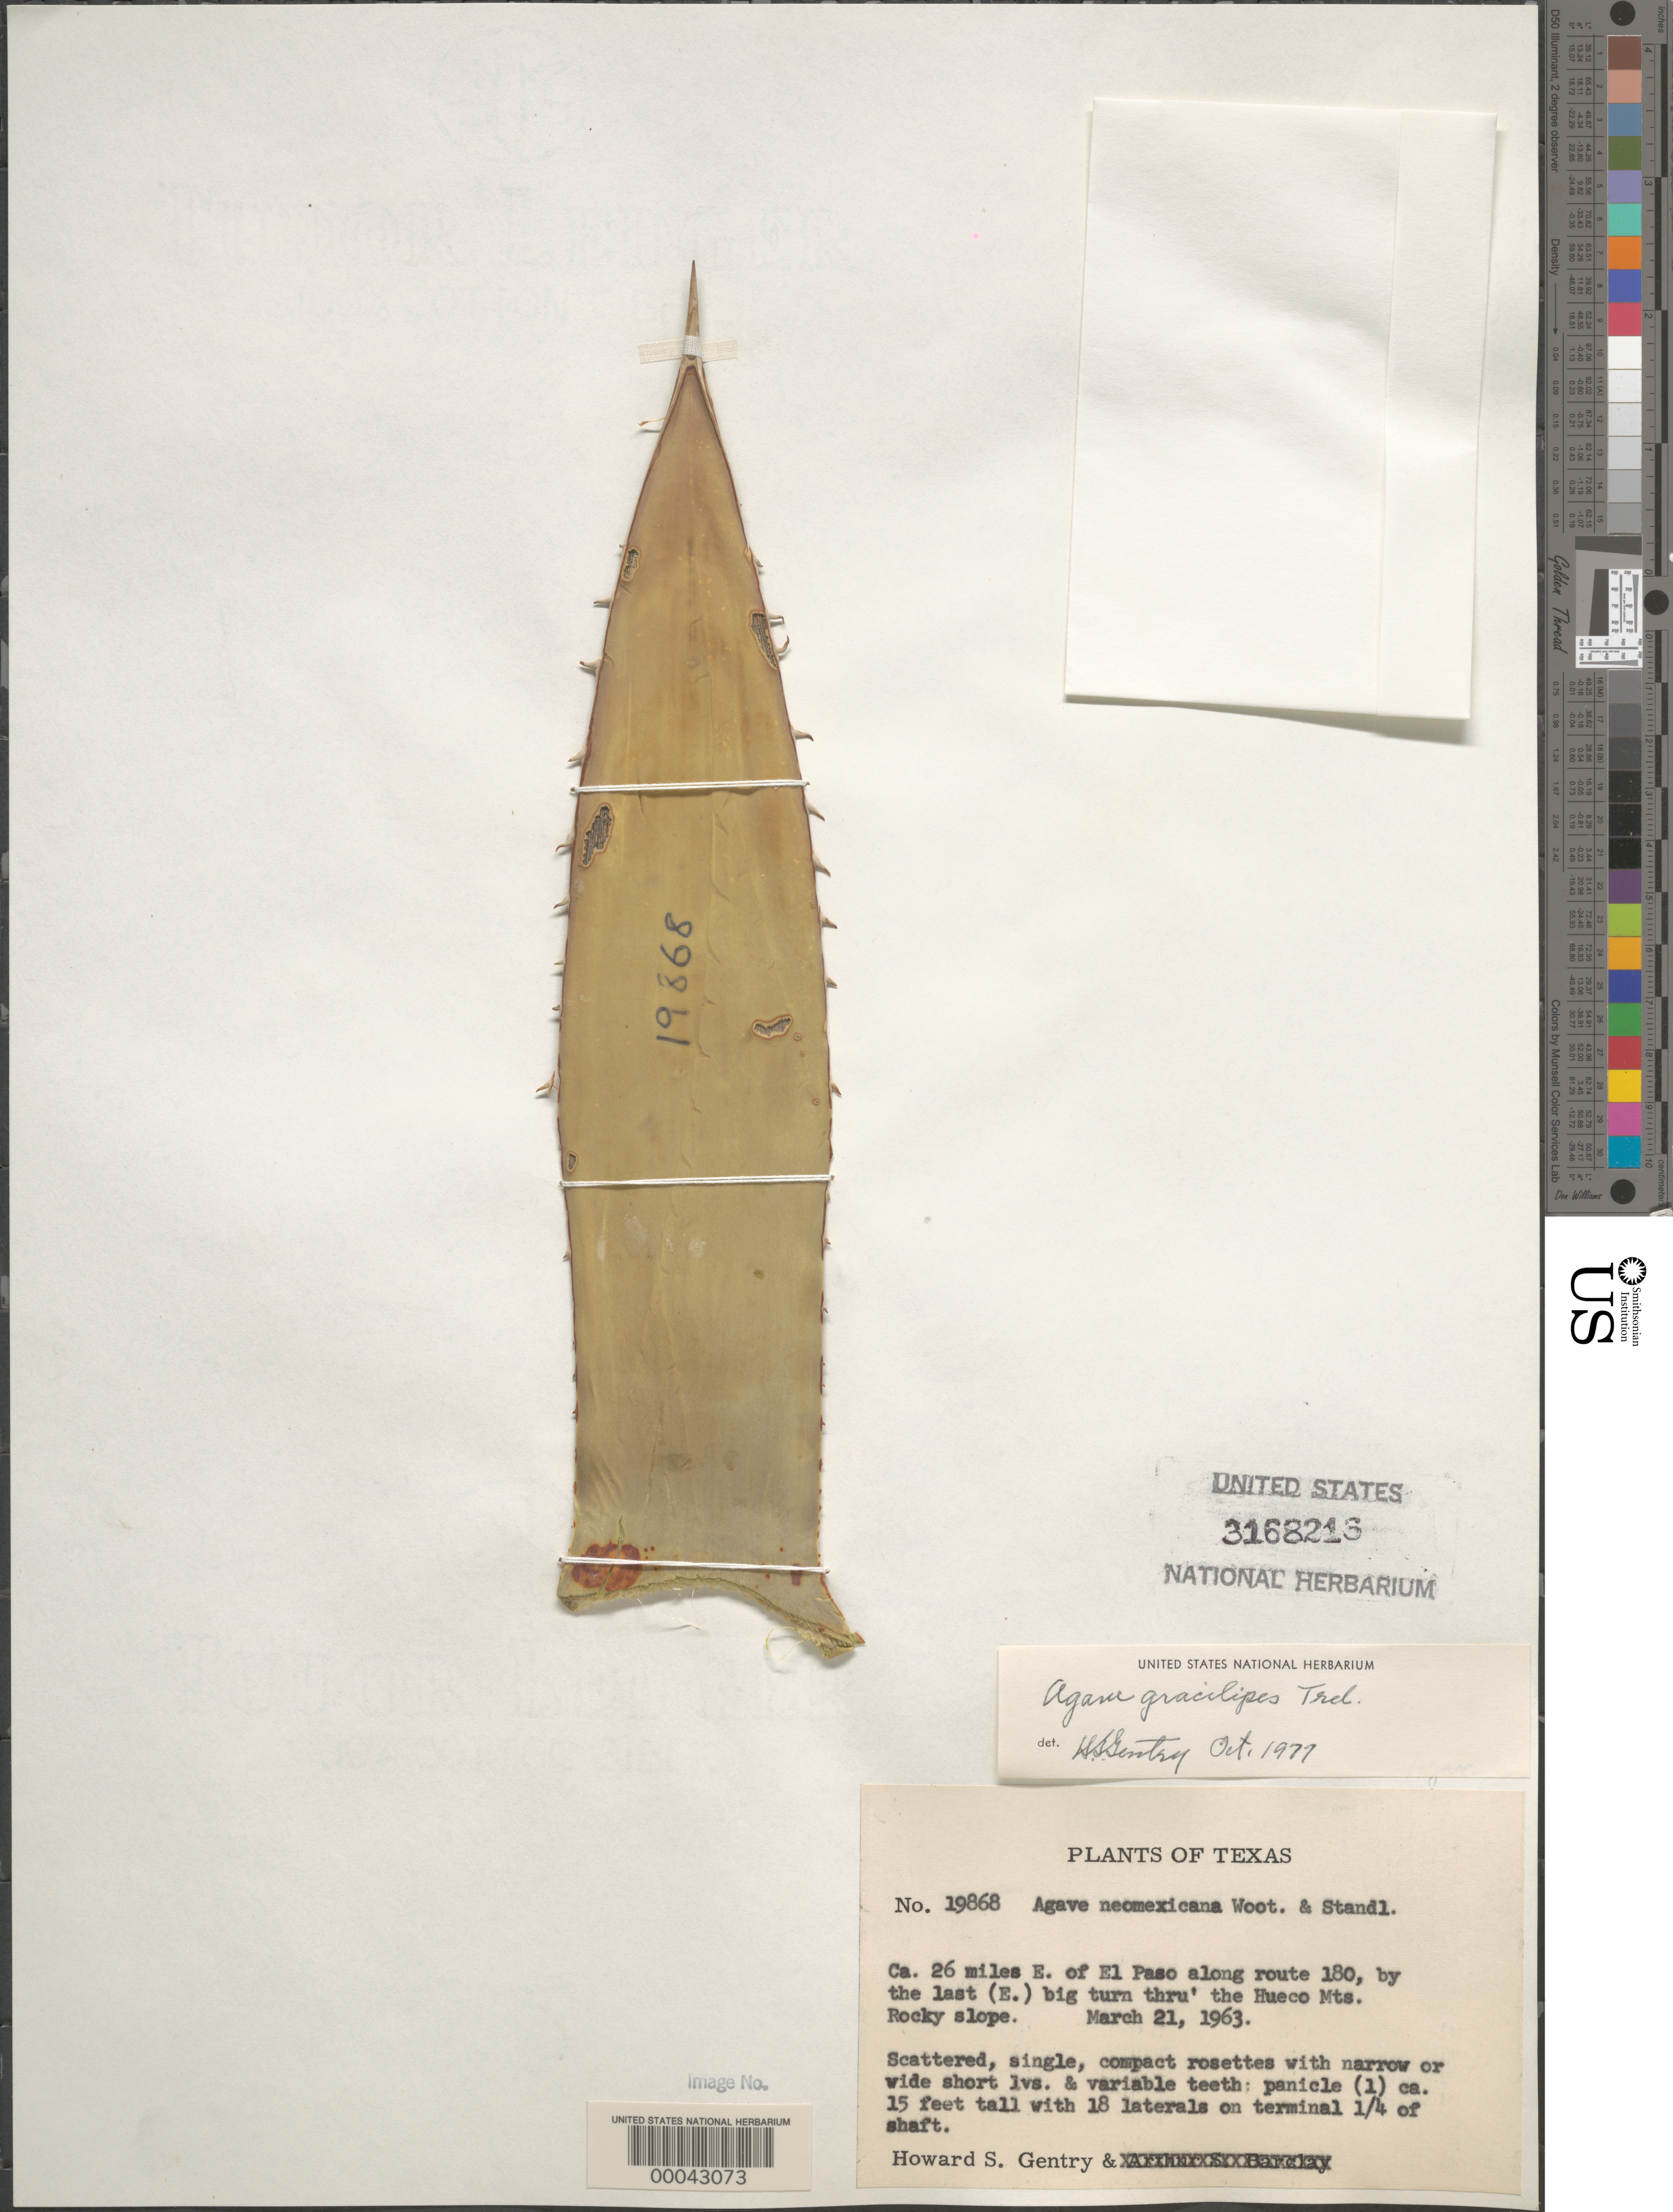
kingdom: Plantae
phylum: Tracheophyta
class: Liliopsida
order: Asparagales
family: Asparagaceae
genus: Agave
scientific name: Agave gracilipes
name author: Trel.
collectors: H. S. Gentry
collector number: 19868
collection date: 1963-03-21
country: United States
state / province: Texas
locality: Ca. 26 miles E. of El Paso along route 180, by the last (E.) big turn thru' the Hueco Mts.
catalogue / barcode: US 3168216